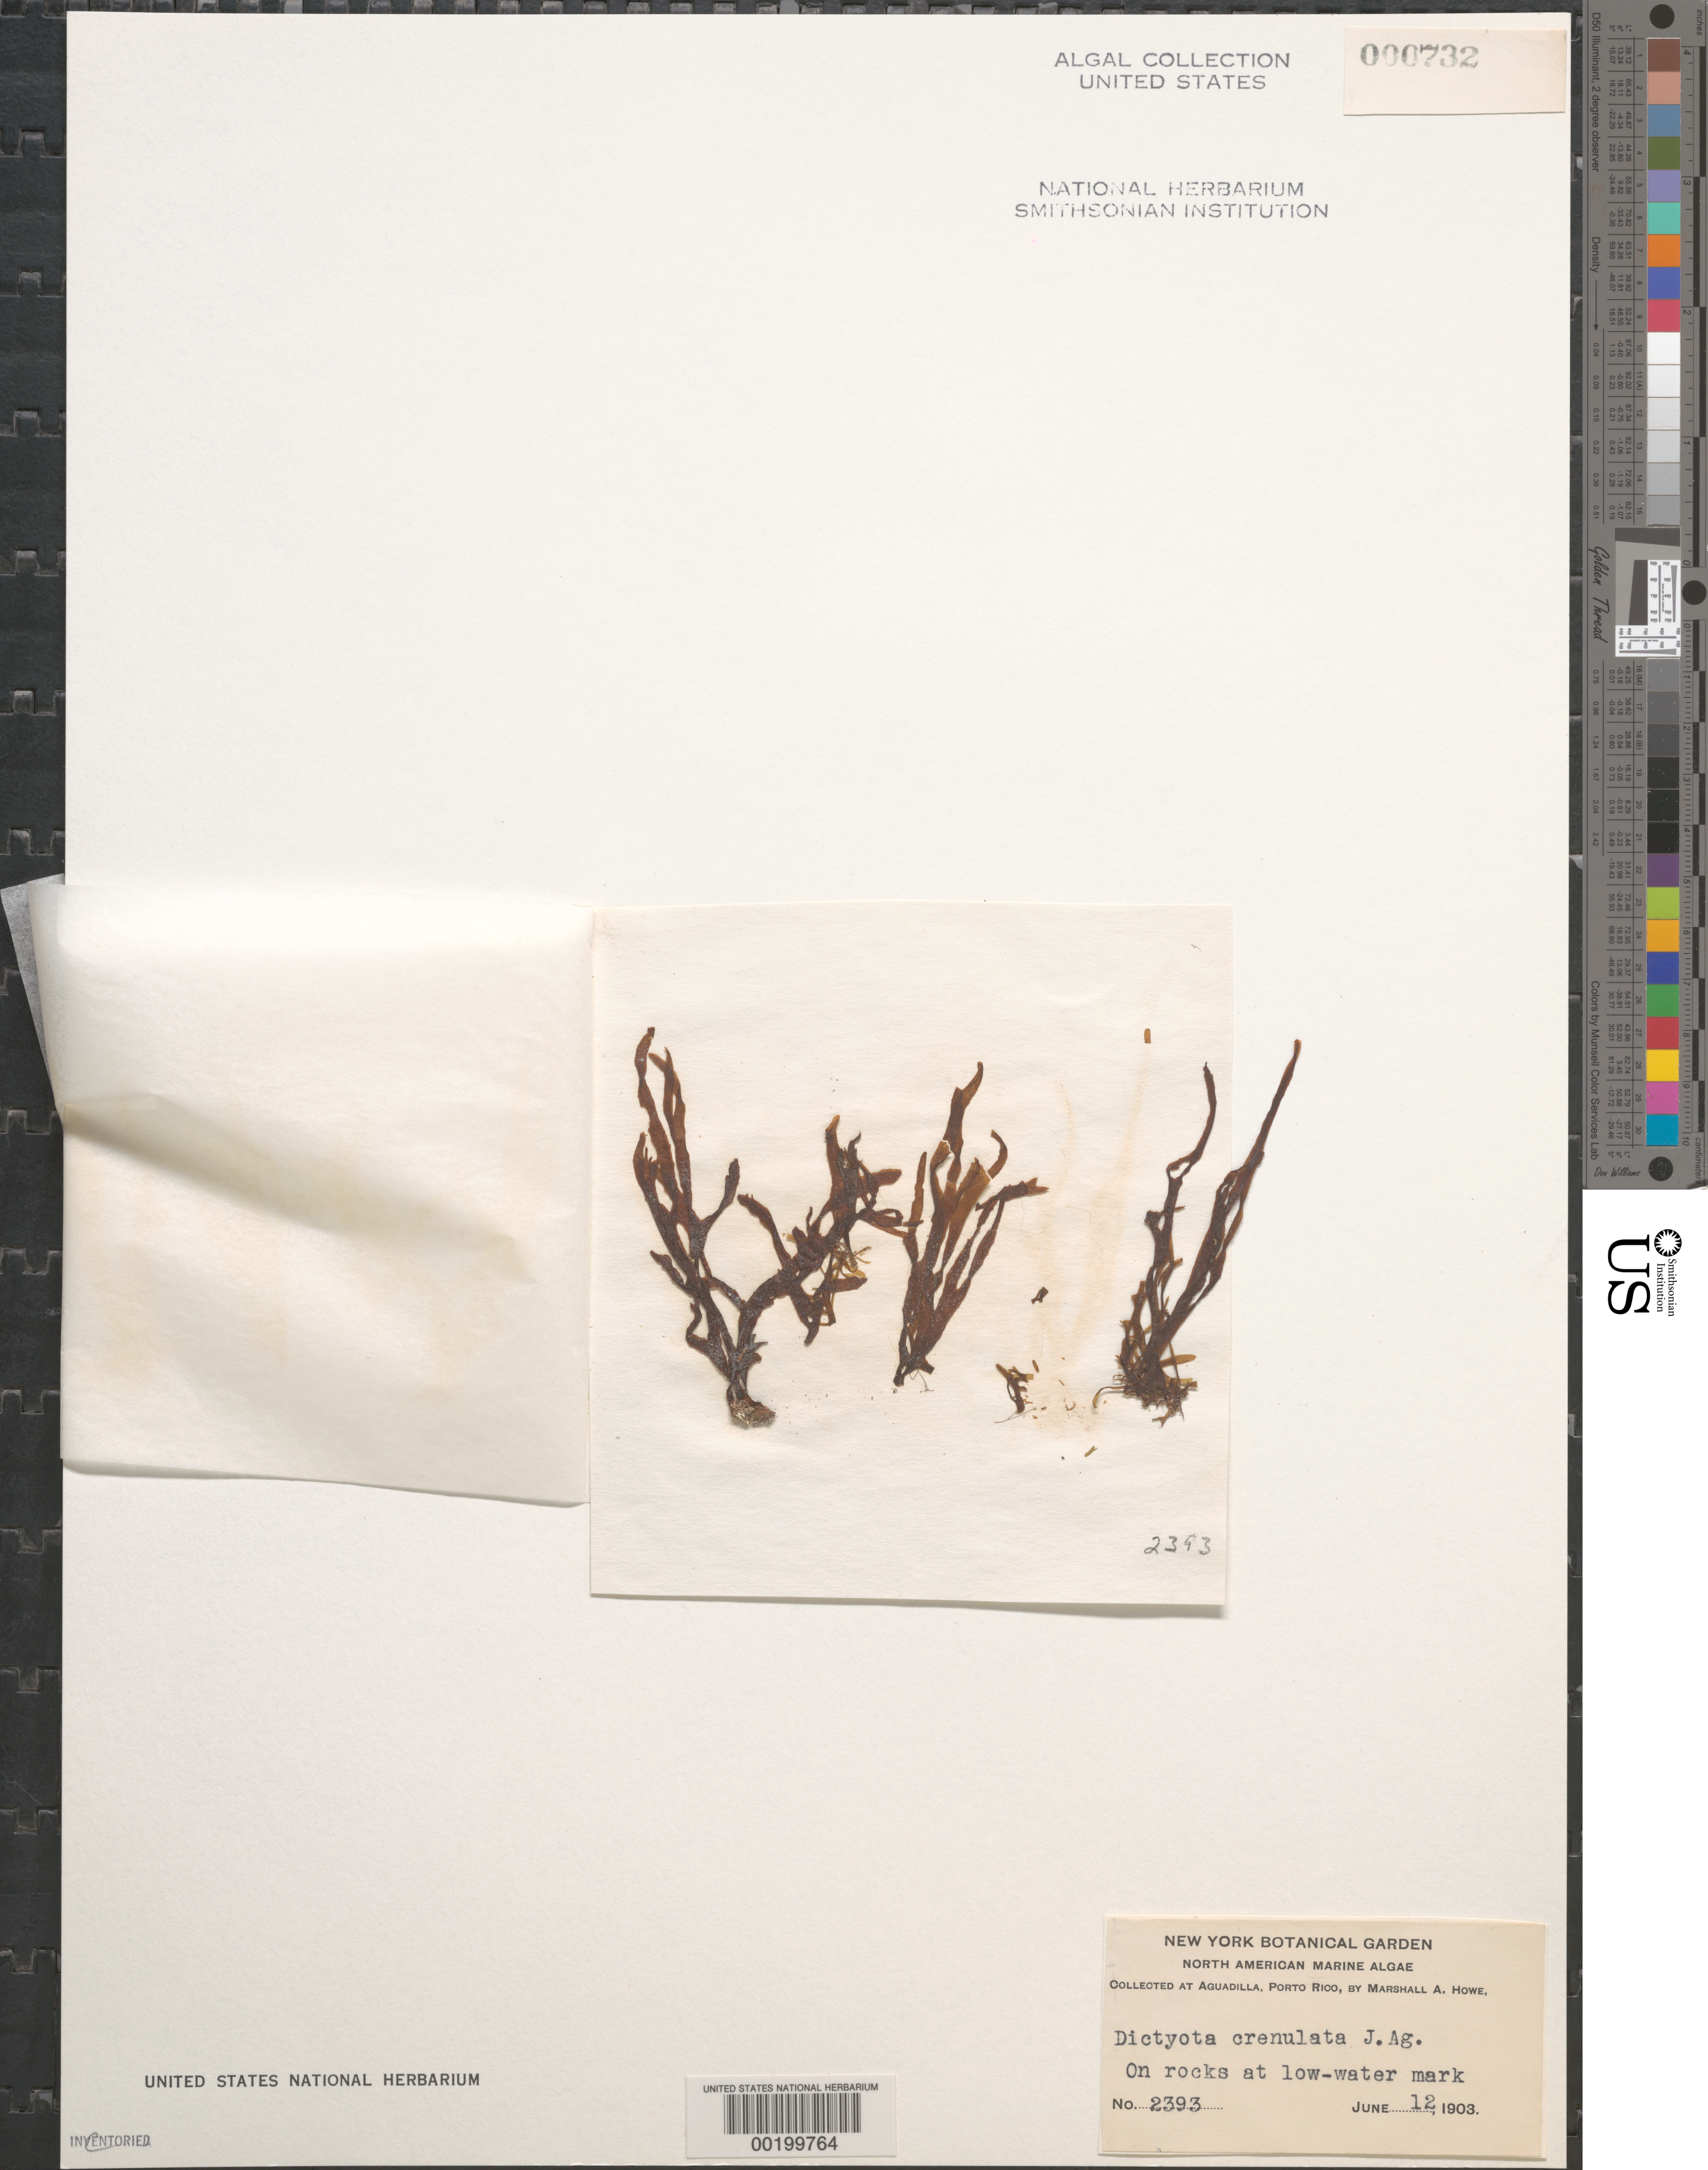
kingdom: Chromista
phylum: Ochrophyta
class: Phaeophyceae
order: Dictyotales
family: Dictyotaceae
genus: Dictyota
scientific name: Dictyota crenulata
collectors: M. A. Howe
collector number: MAH 2393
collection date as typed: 12 Jun 1903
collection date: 1903-06-12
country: Puerto Rico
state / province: Aguadilla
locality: Aguadilla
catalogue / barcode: US 732